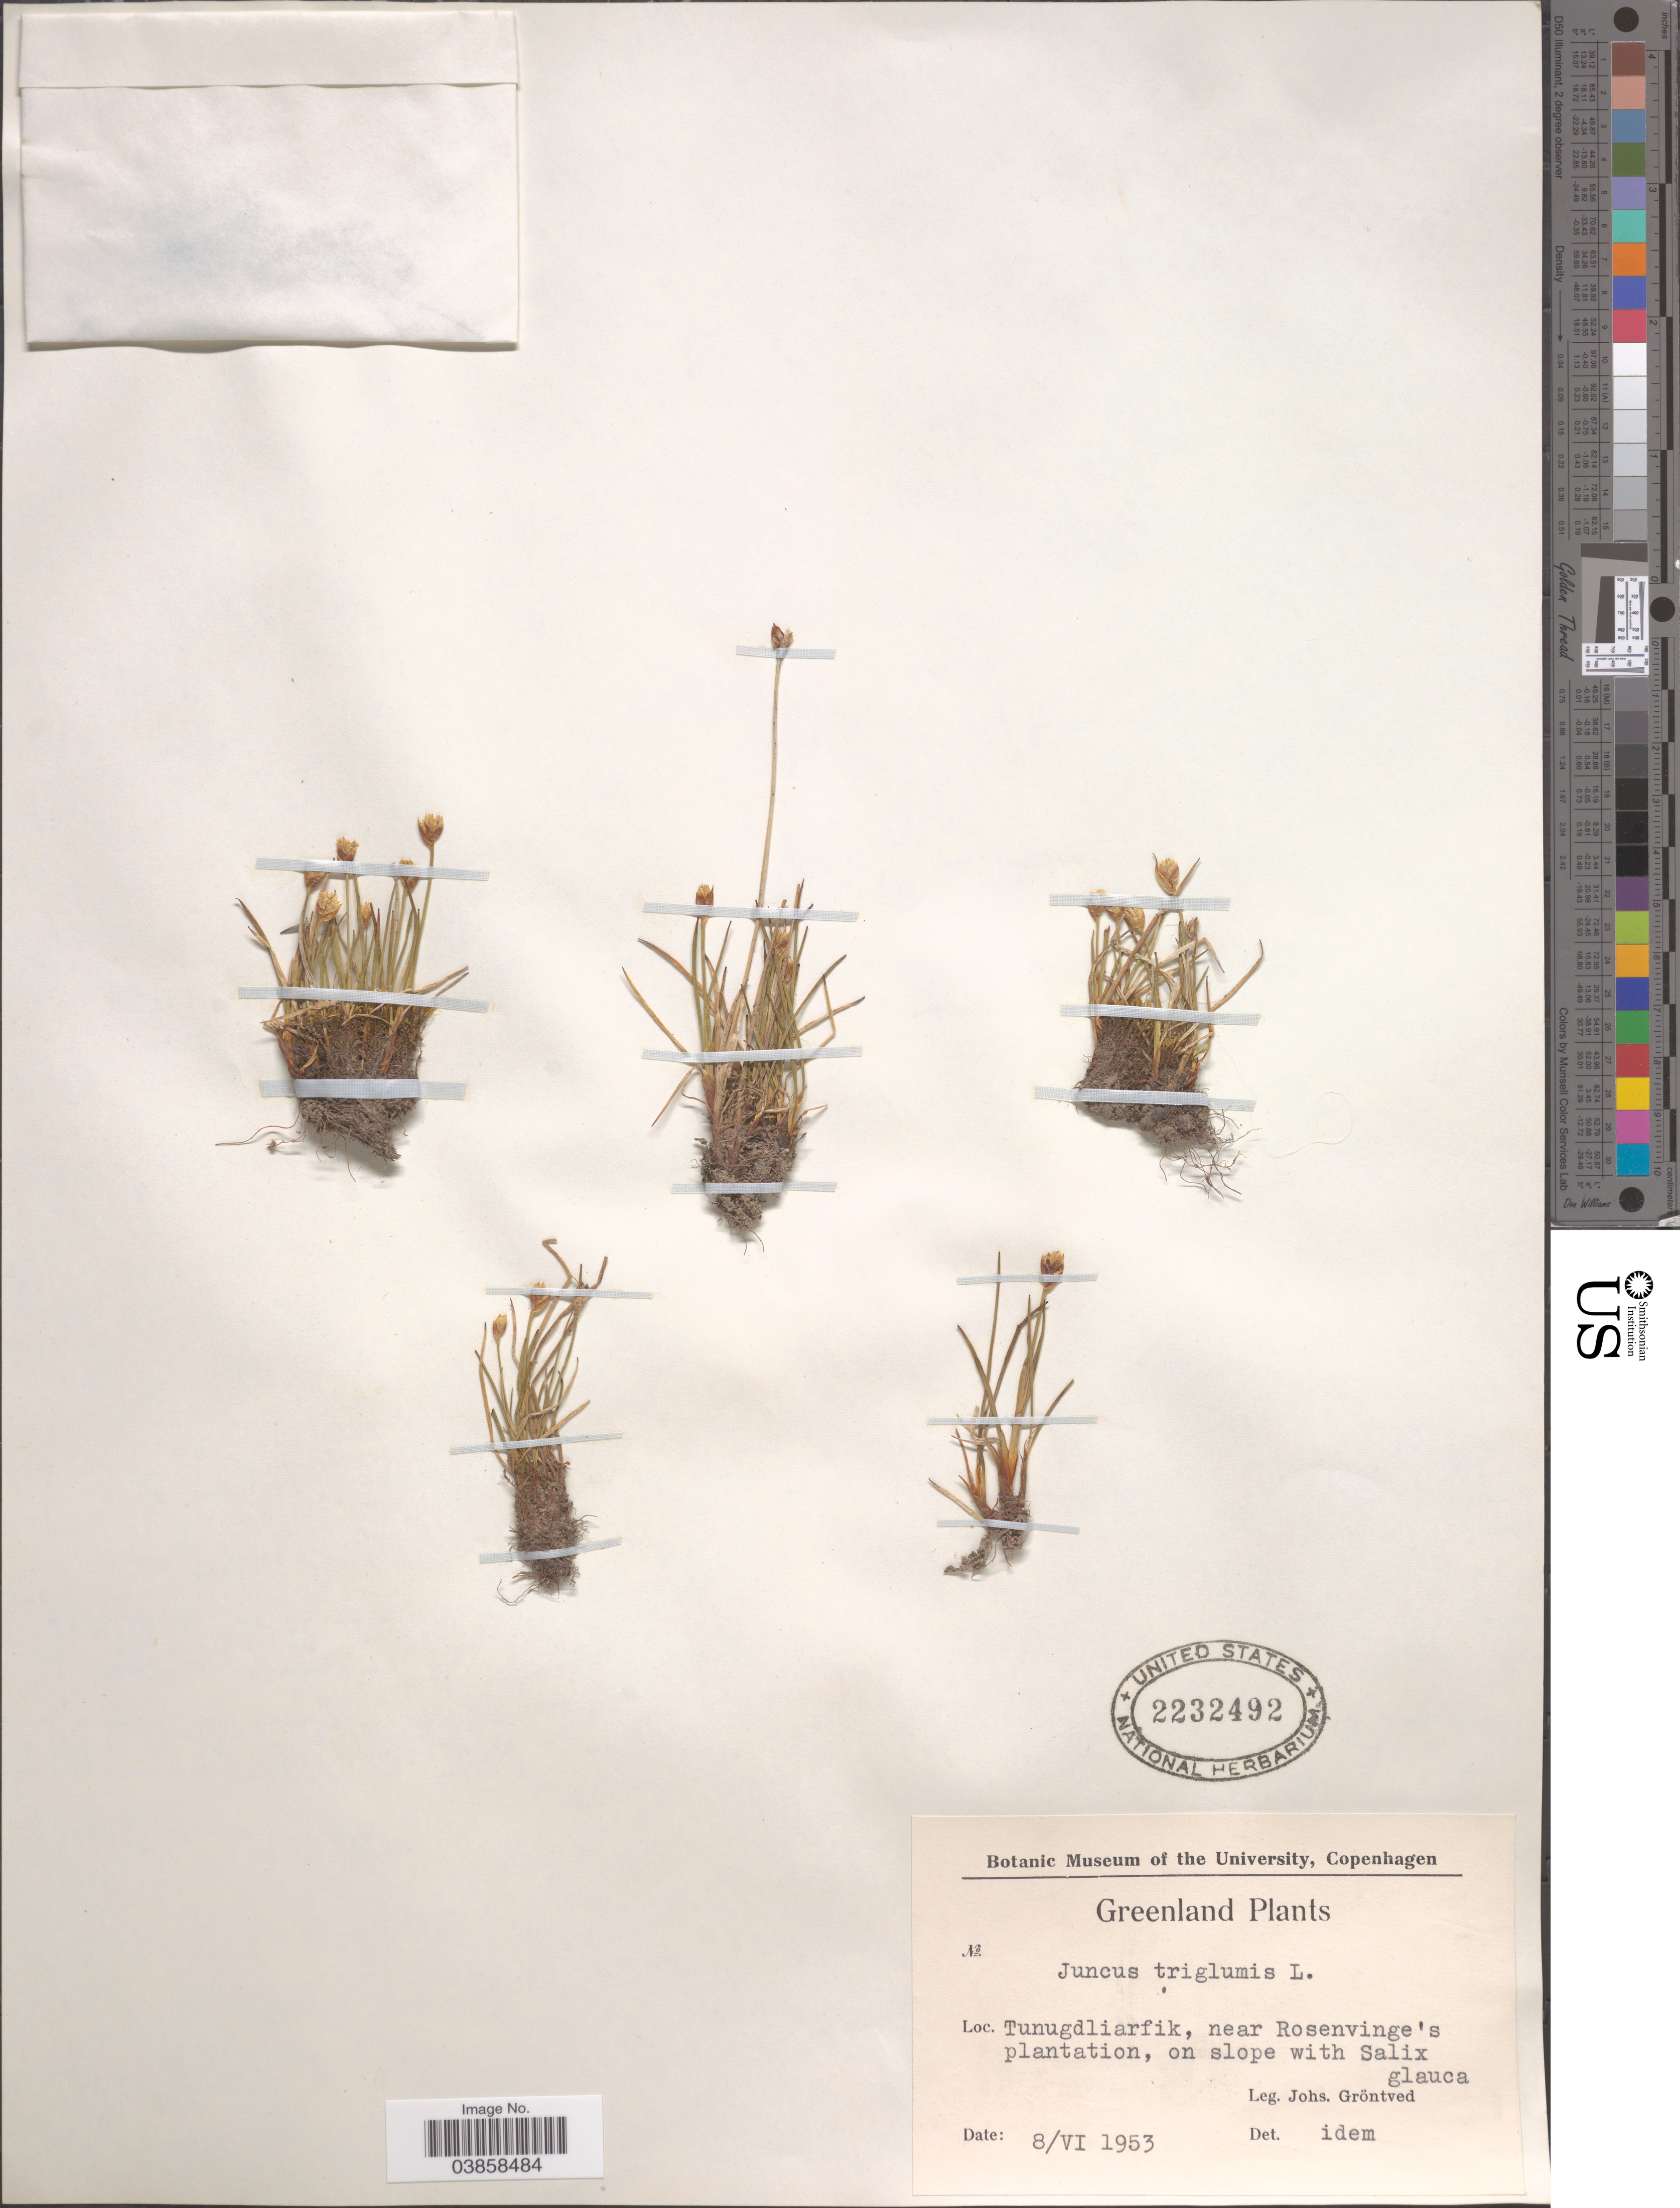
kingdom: Plantae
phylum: Tracheophyta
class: Liliopsida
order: Poales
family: Juncaceae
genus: Juncus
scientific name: Juncus triglumis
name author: L.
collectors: J. Gröntved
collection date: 1953-06-08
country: Greenland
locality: Tunugdliarfik, near Rosenvinge's plantation.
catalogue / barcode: US 2232492